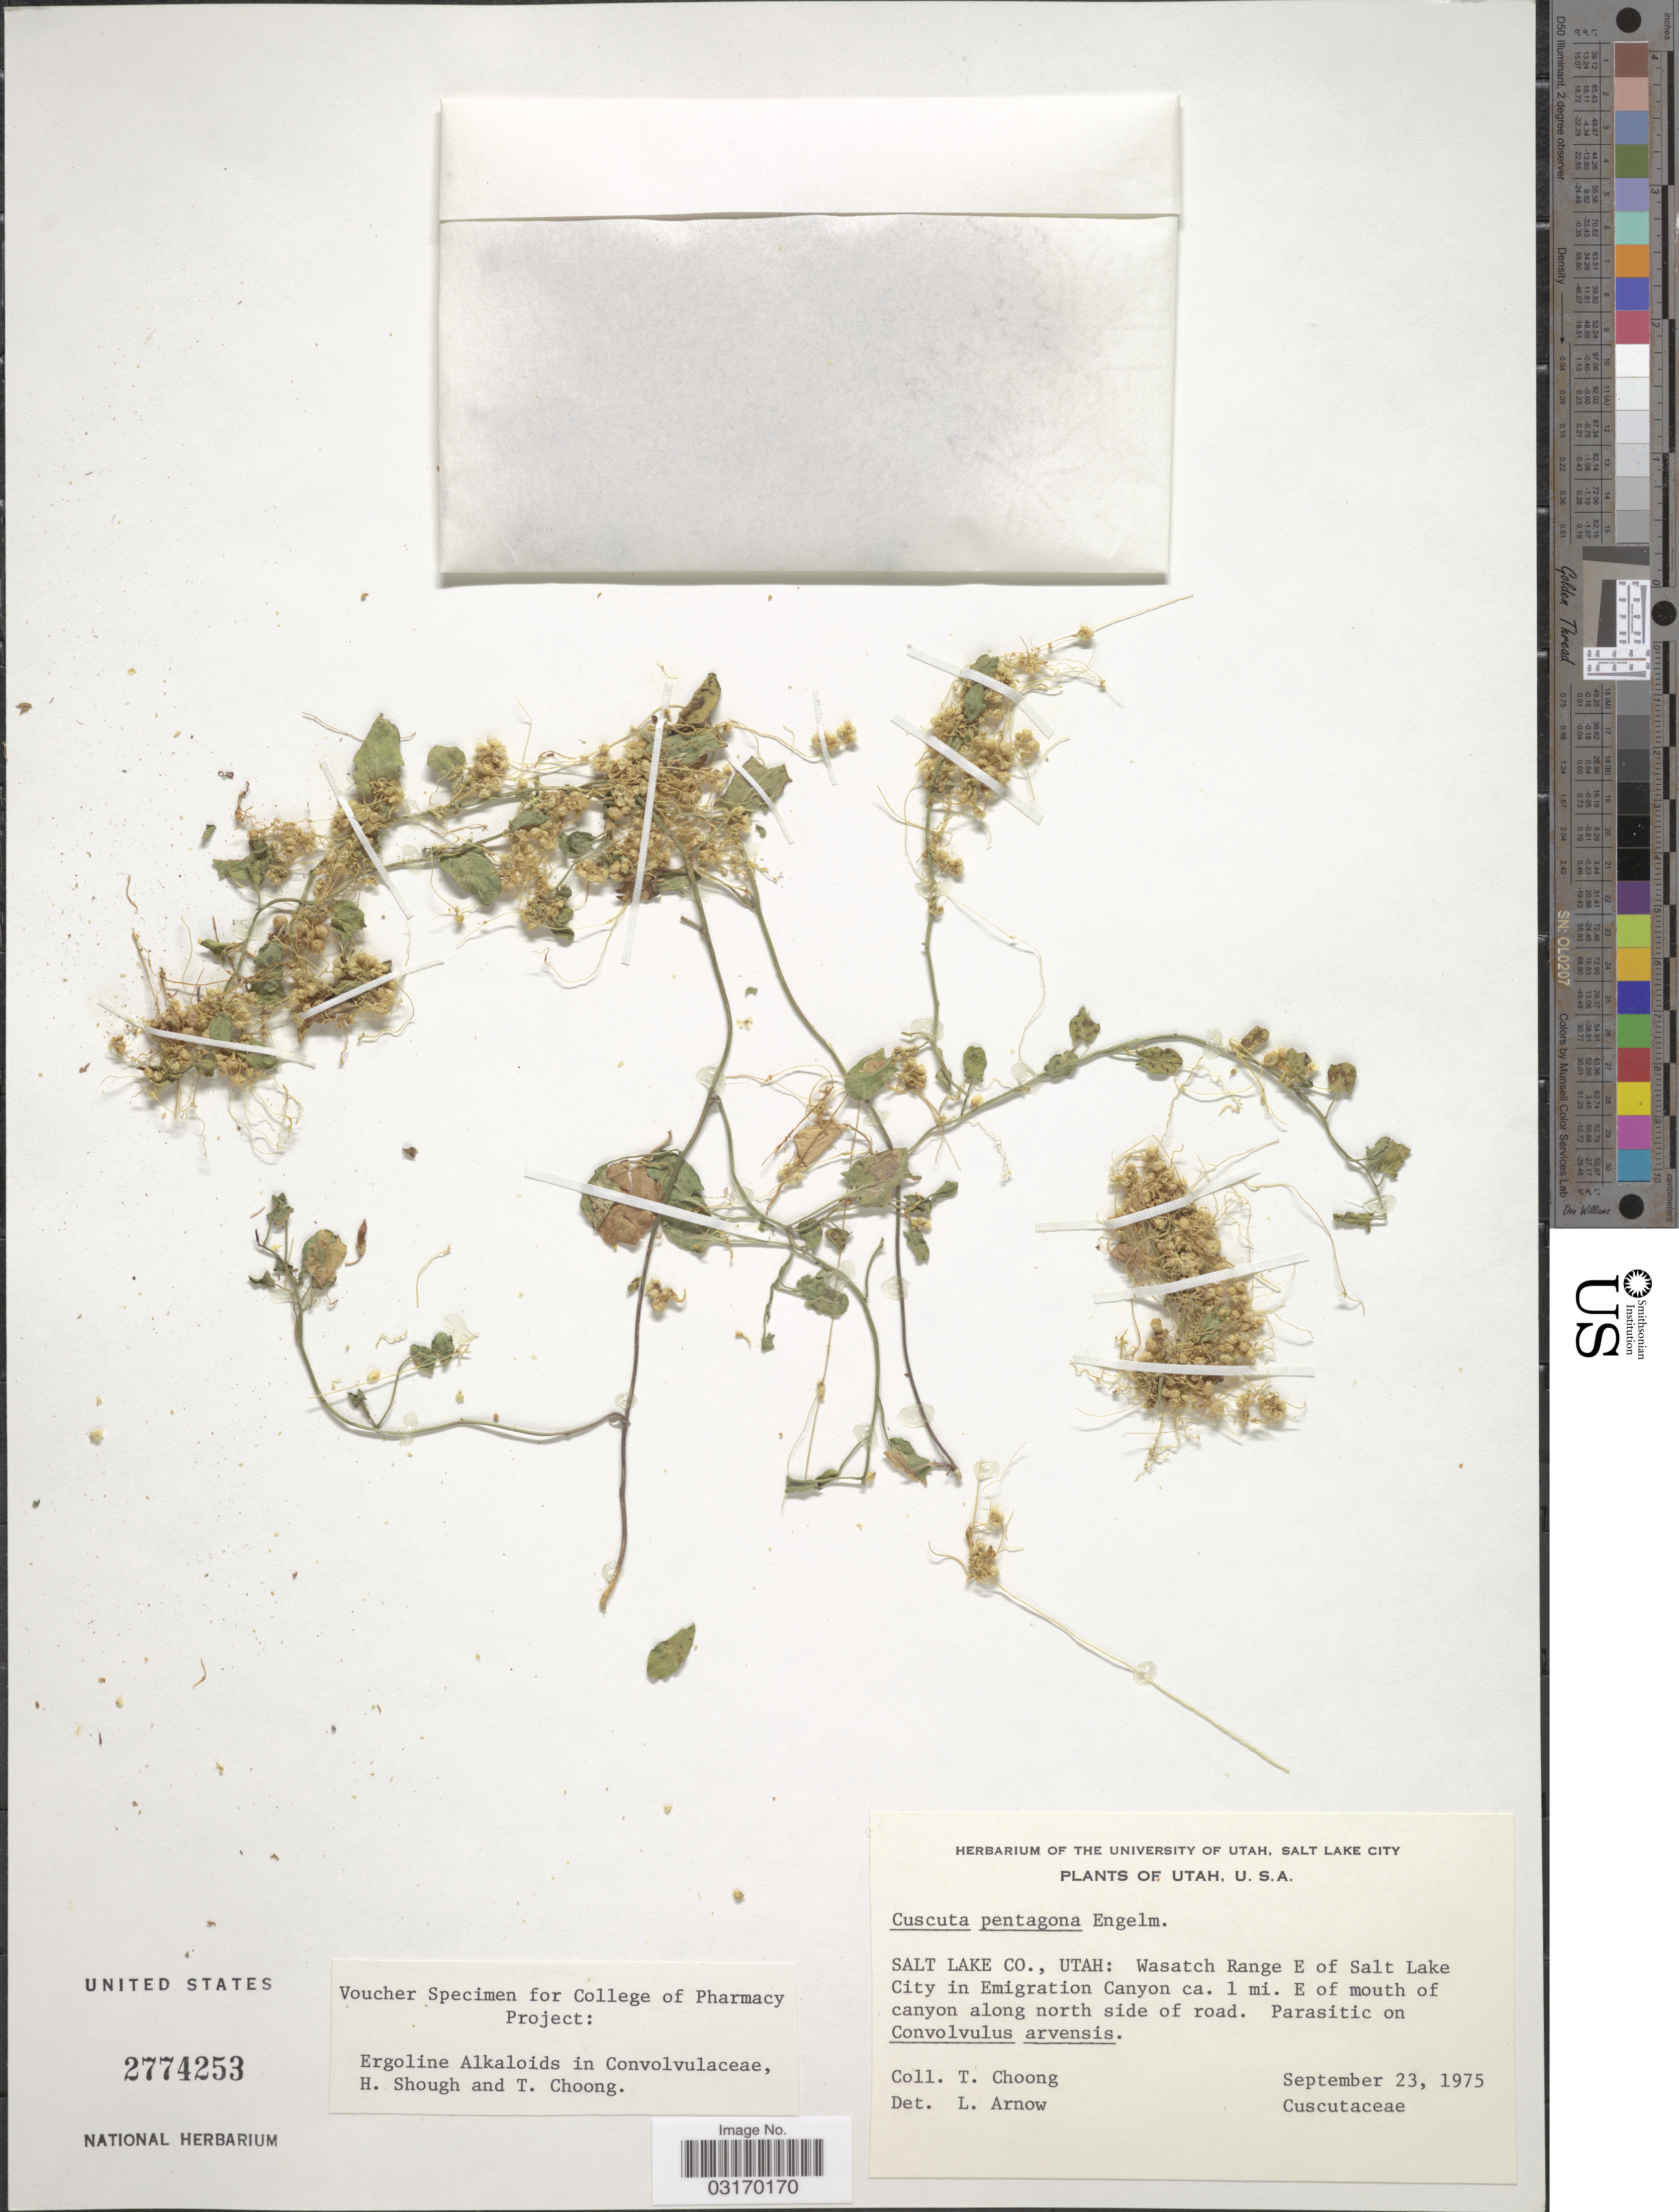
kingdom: Plantae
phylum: Tracheophyta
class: Magnoliopsida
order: Solanales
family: Convolvulaceae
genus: Cuscuta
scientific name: Cuscuta pentagona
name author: Engelm.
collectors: T. Choong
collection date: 1975-09-23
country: United States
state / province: Utah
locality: Salt Lake Co.: Wasatch Range E of Salt Lake City in Emigration Canyon ca. 1 mi. E of mouth of canyon along north side of road.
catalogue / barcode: US 2774253